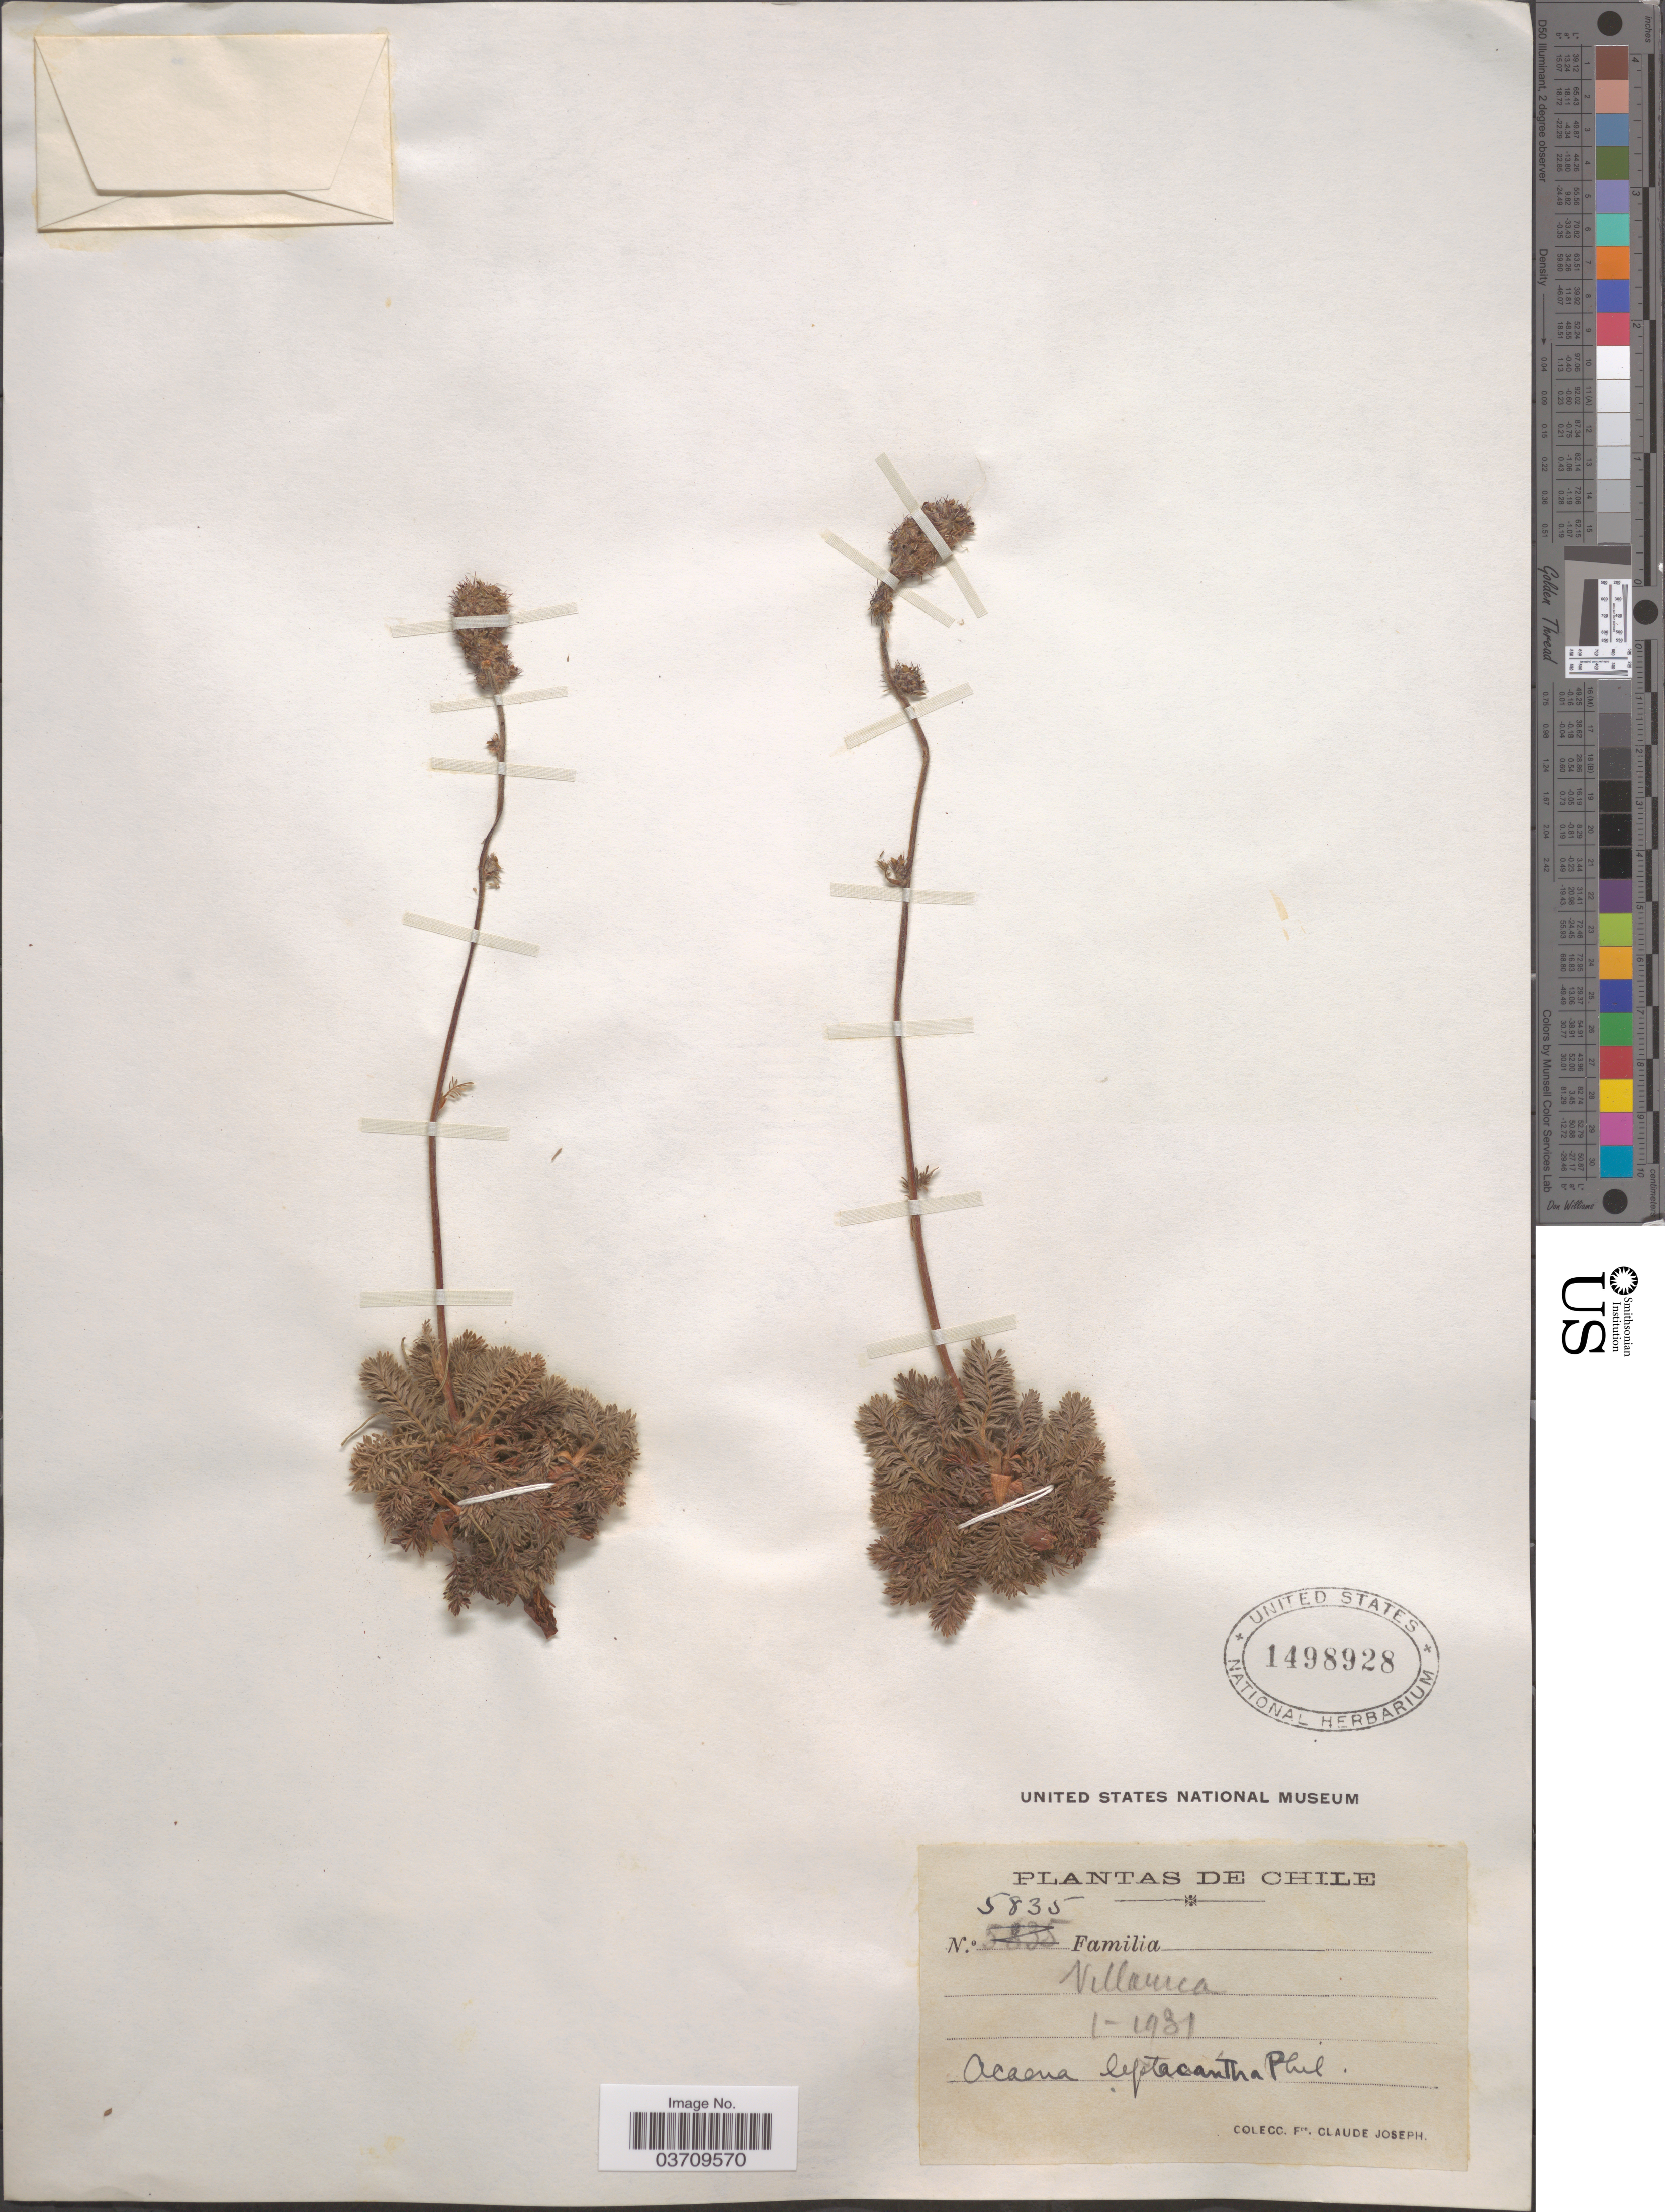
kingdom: Plantae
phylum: Tracheophyta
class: Magnoliopsida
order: Rosales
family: Rosaceae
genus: Acaena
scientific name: Acaena leptacantha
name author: Phil.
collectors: Bro. Claude-Joseph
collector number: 5835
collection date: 1931-01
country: Chile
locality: Villarica.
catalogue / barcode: US 1498928